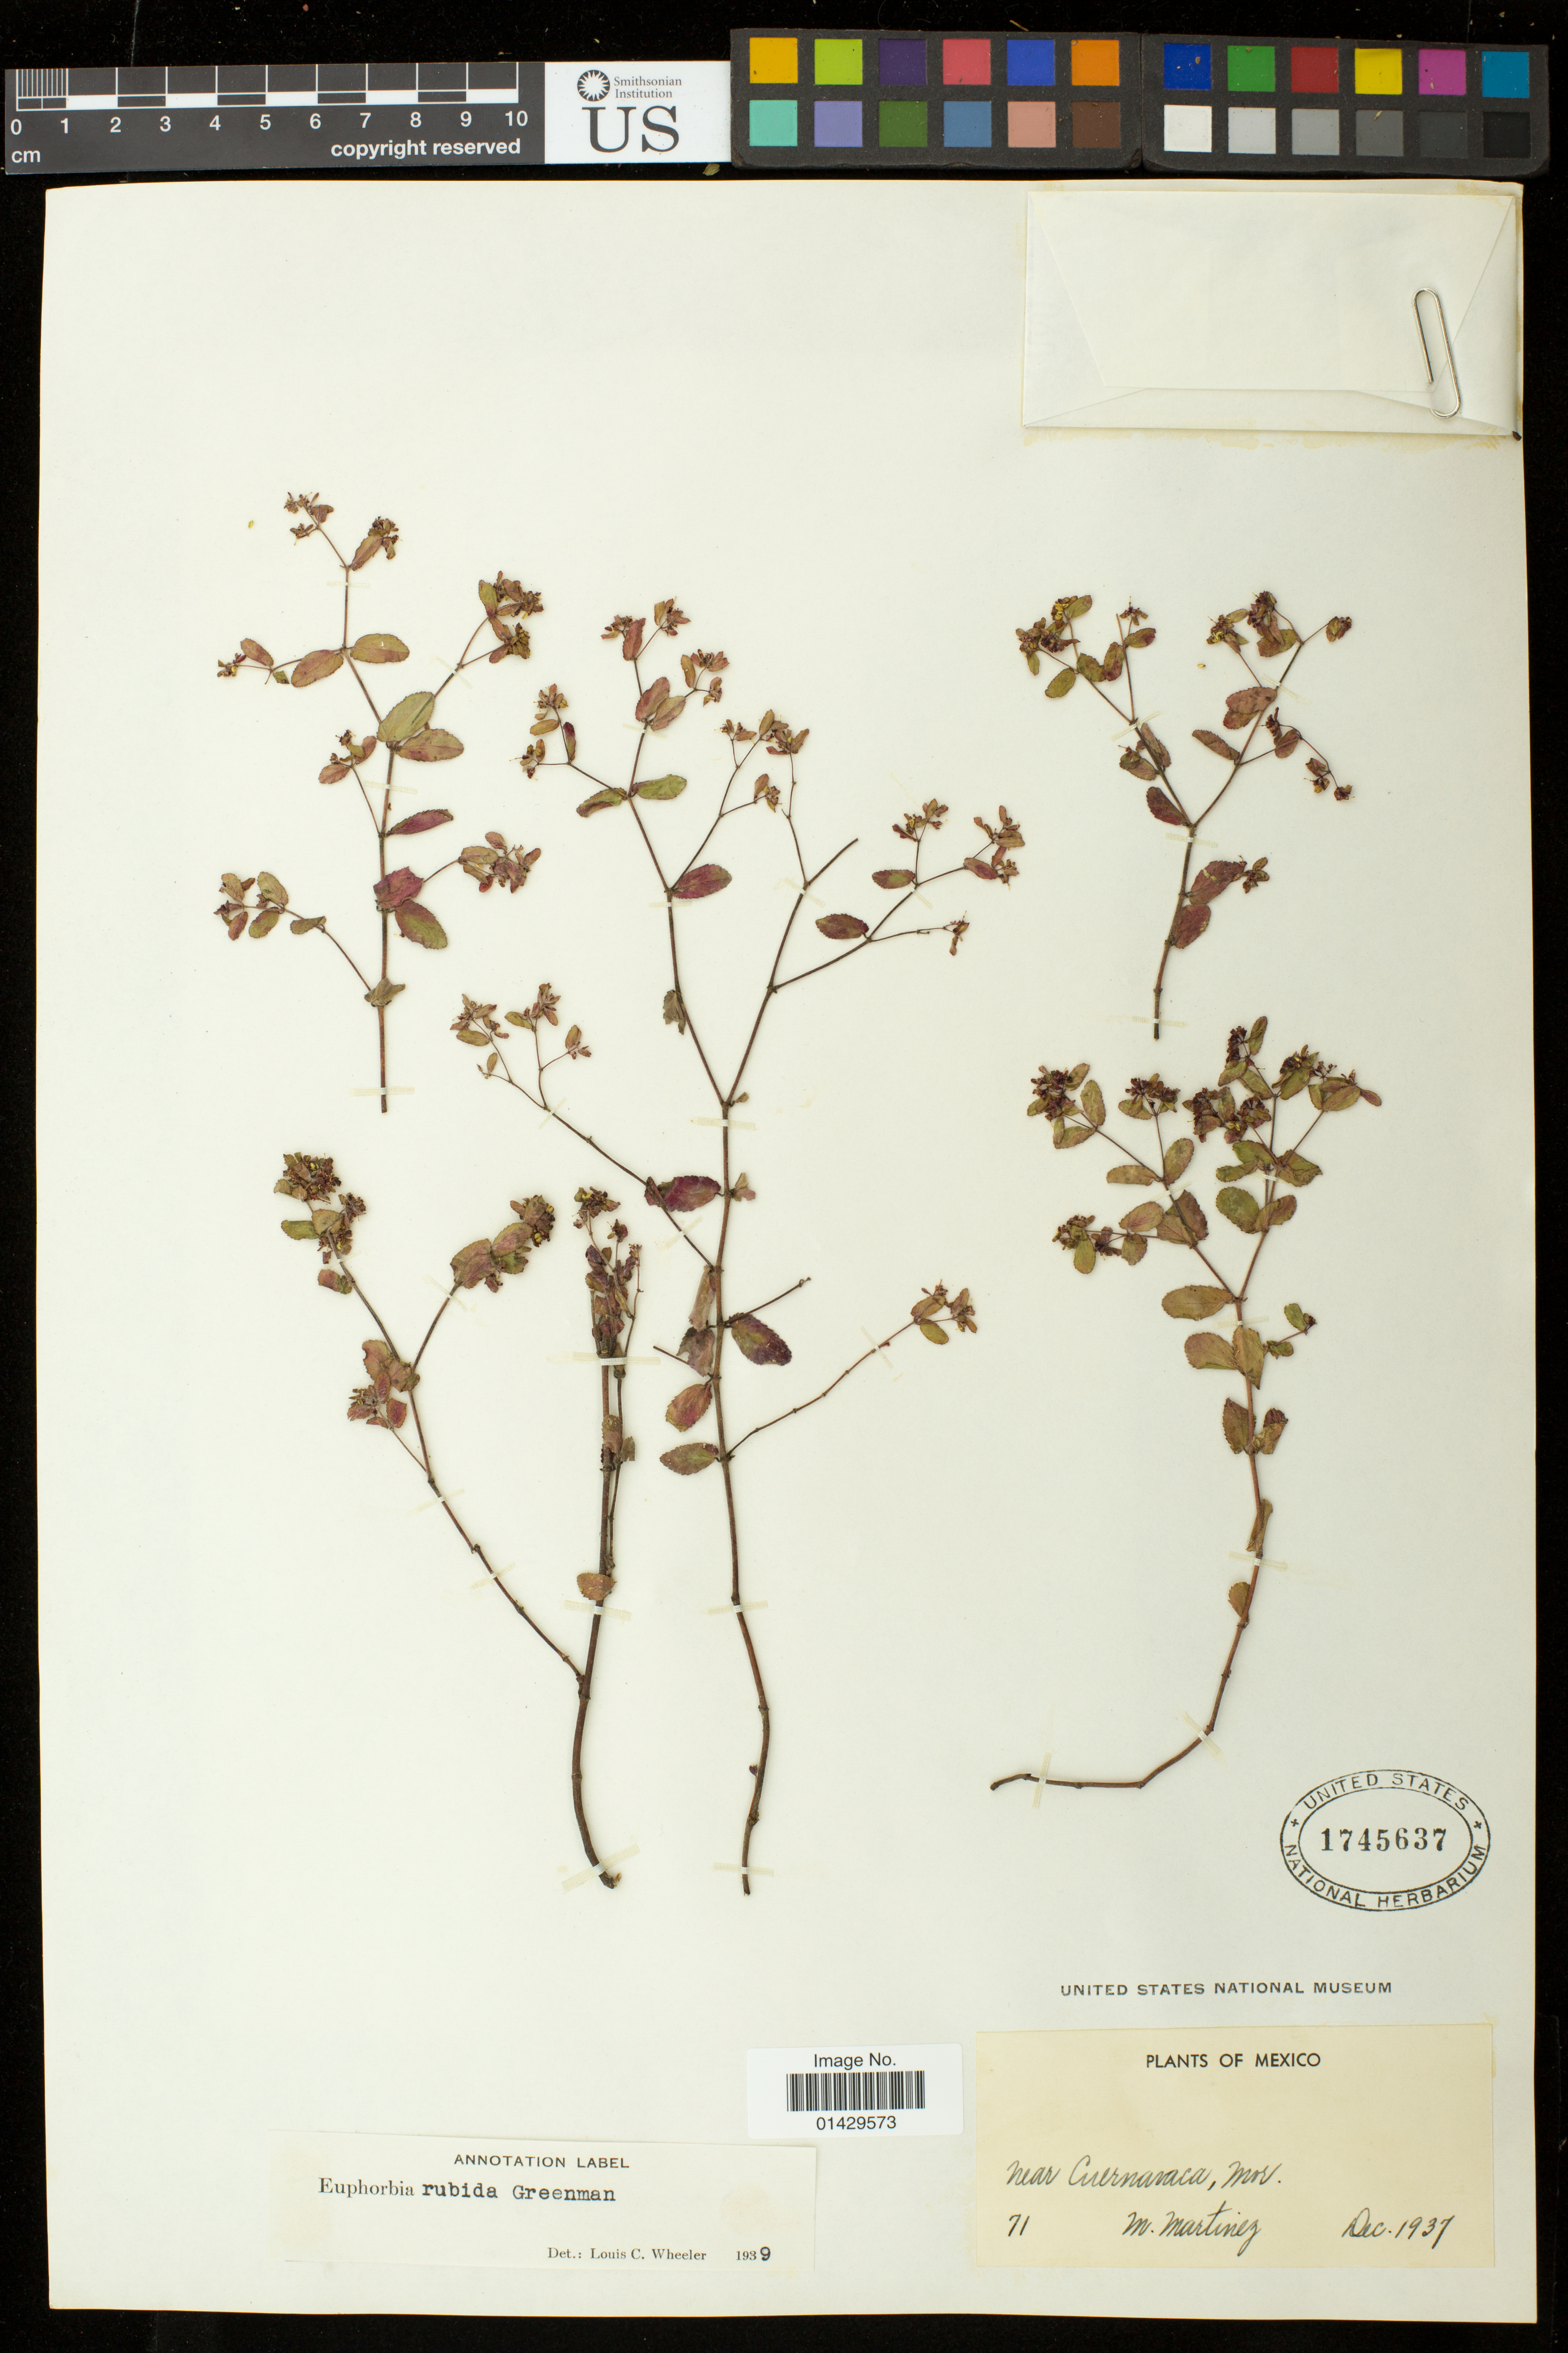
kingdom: Plantae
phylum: Tracheophyta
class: Magnoliopsida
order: Malpighiales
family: Euphorbiaceae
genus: Euphorbia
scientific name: Euphorbia anychioides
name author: Boiss.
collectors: M. Martinez M.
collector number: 71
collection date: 1937-12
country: Mexico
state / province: Morelos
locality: Near Cuernavaca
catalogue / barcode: US 1745637